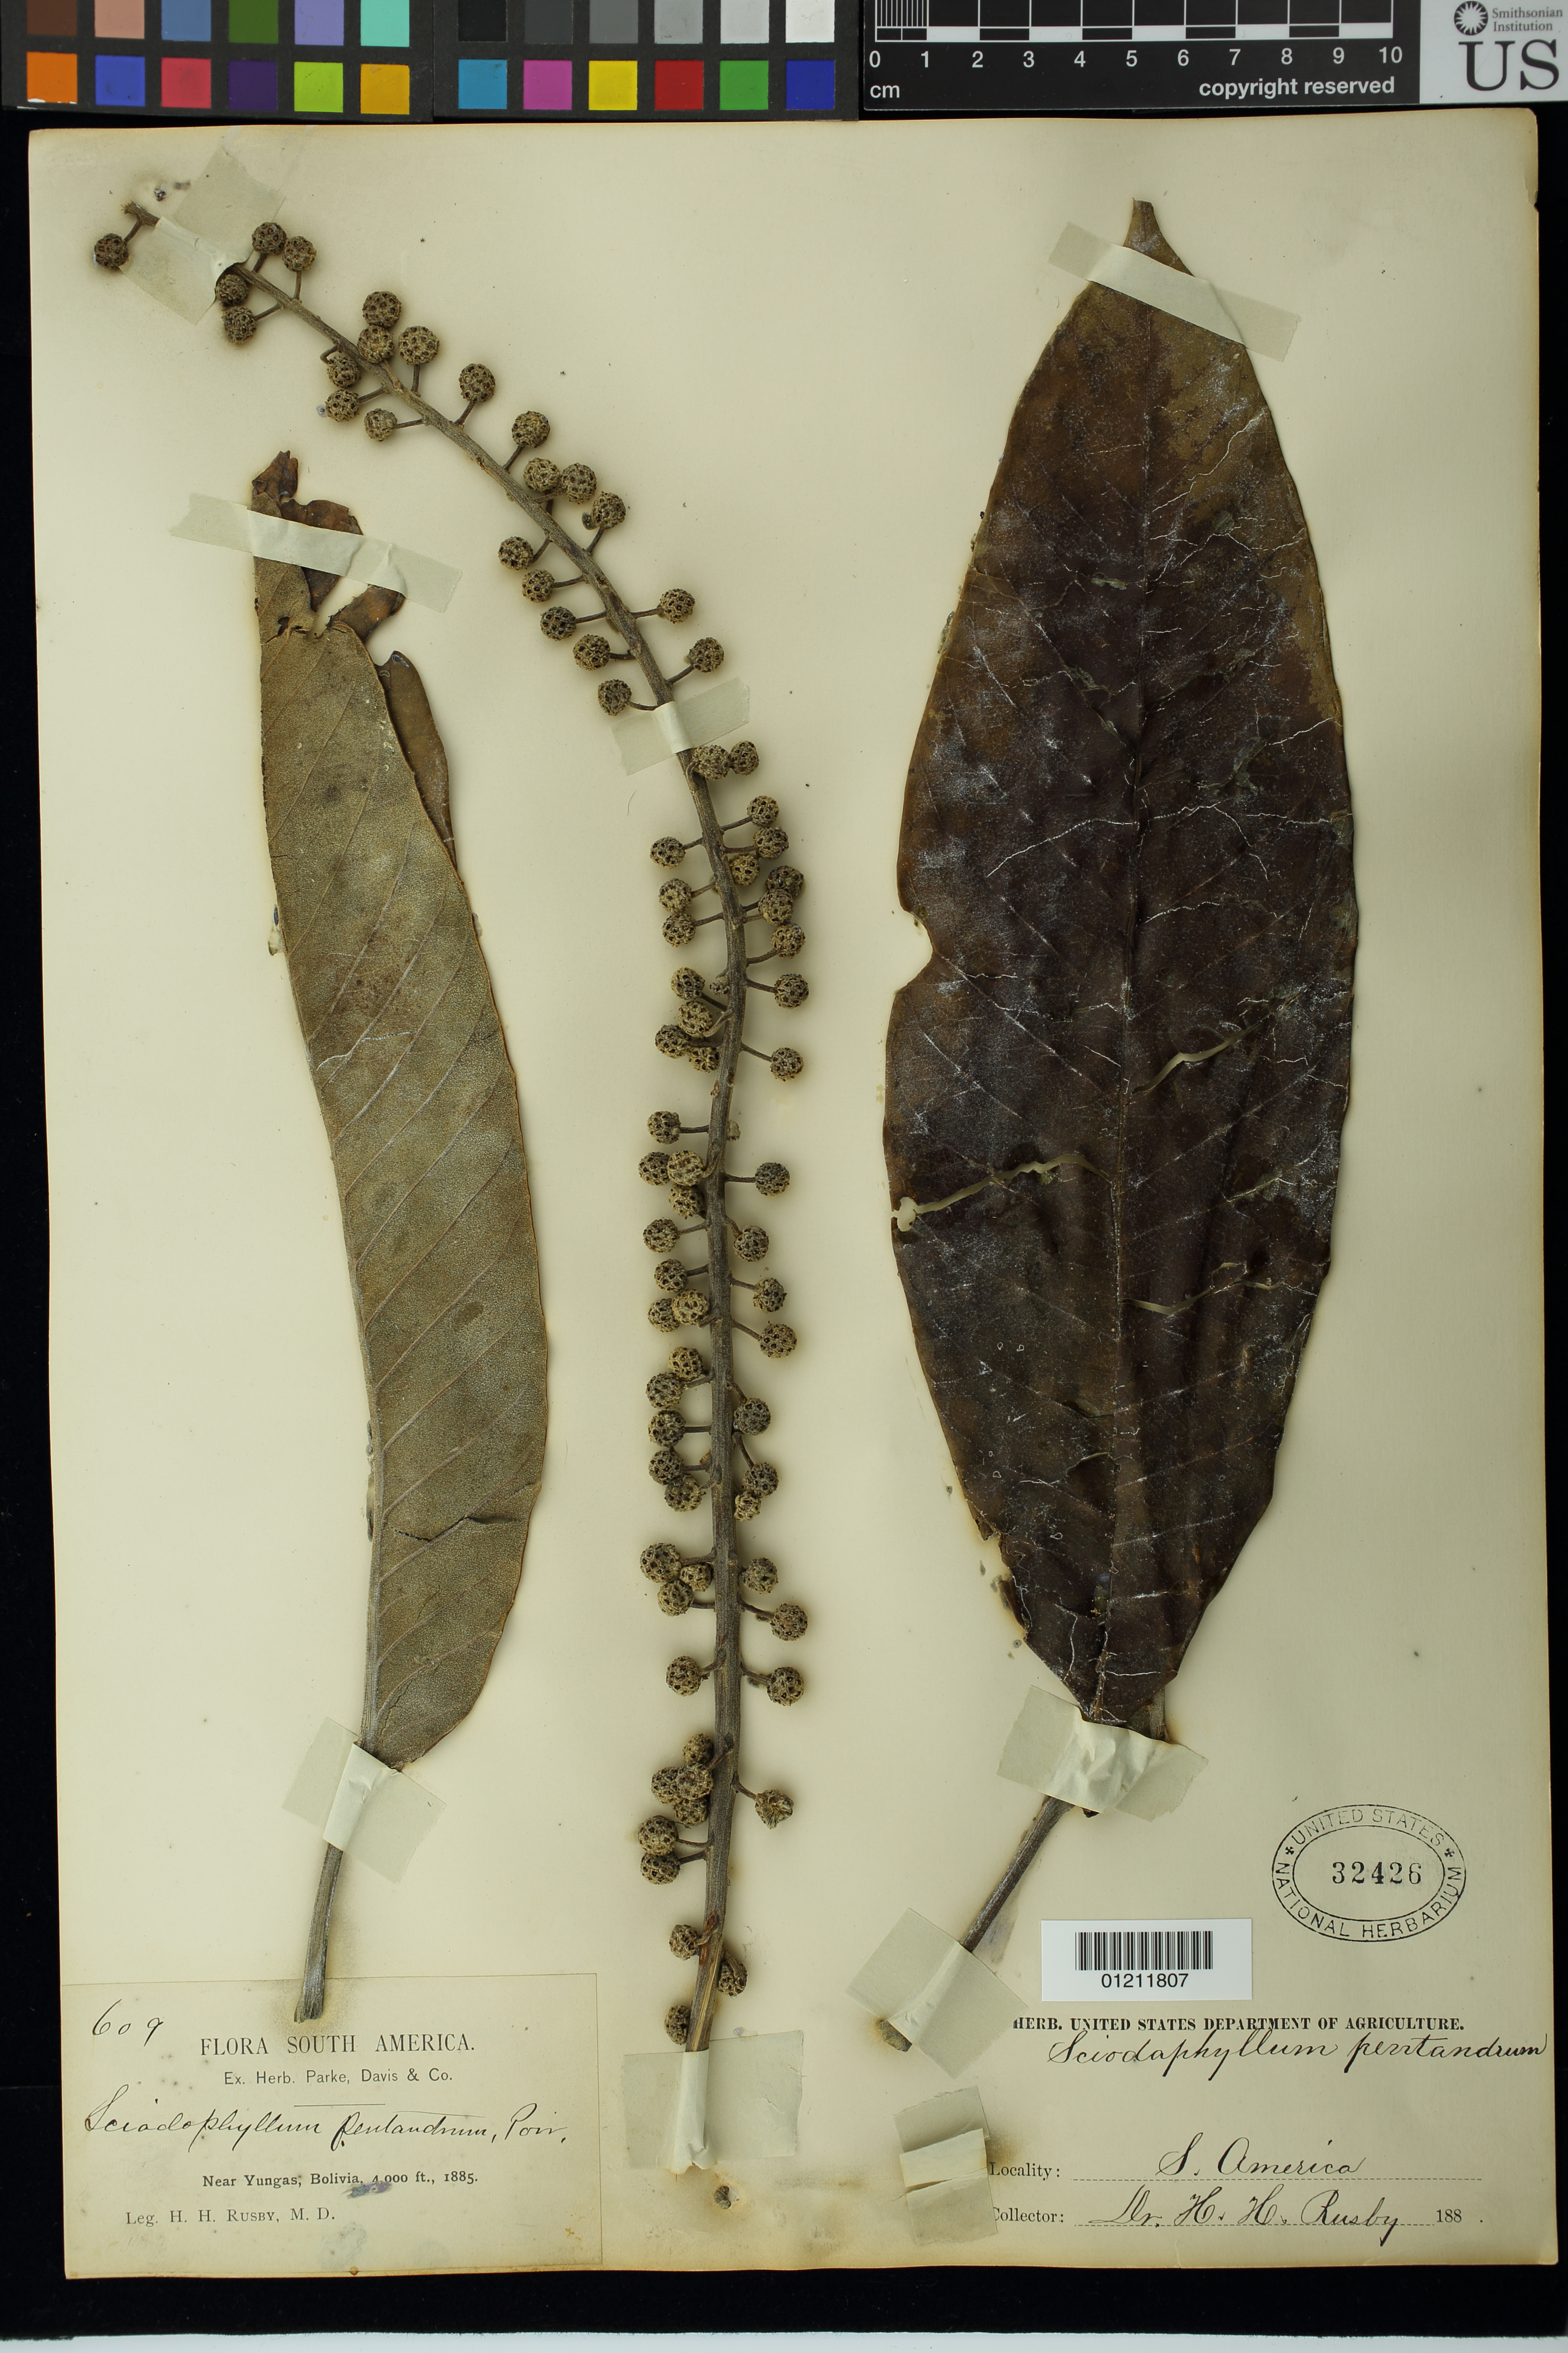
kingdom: Plantae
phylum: Tracheophyta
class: Magnoliopsida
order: Apiales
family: Araliaceae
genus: Schefflera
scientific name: Schefflera bangii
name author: Harms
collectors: H. H. Rusby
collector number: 609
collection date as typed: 1885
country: Bolivia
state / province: La Paz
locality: Near Yungas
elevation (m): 1219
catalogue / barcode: US 32426